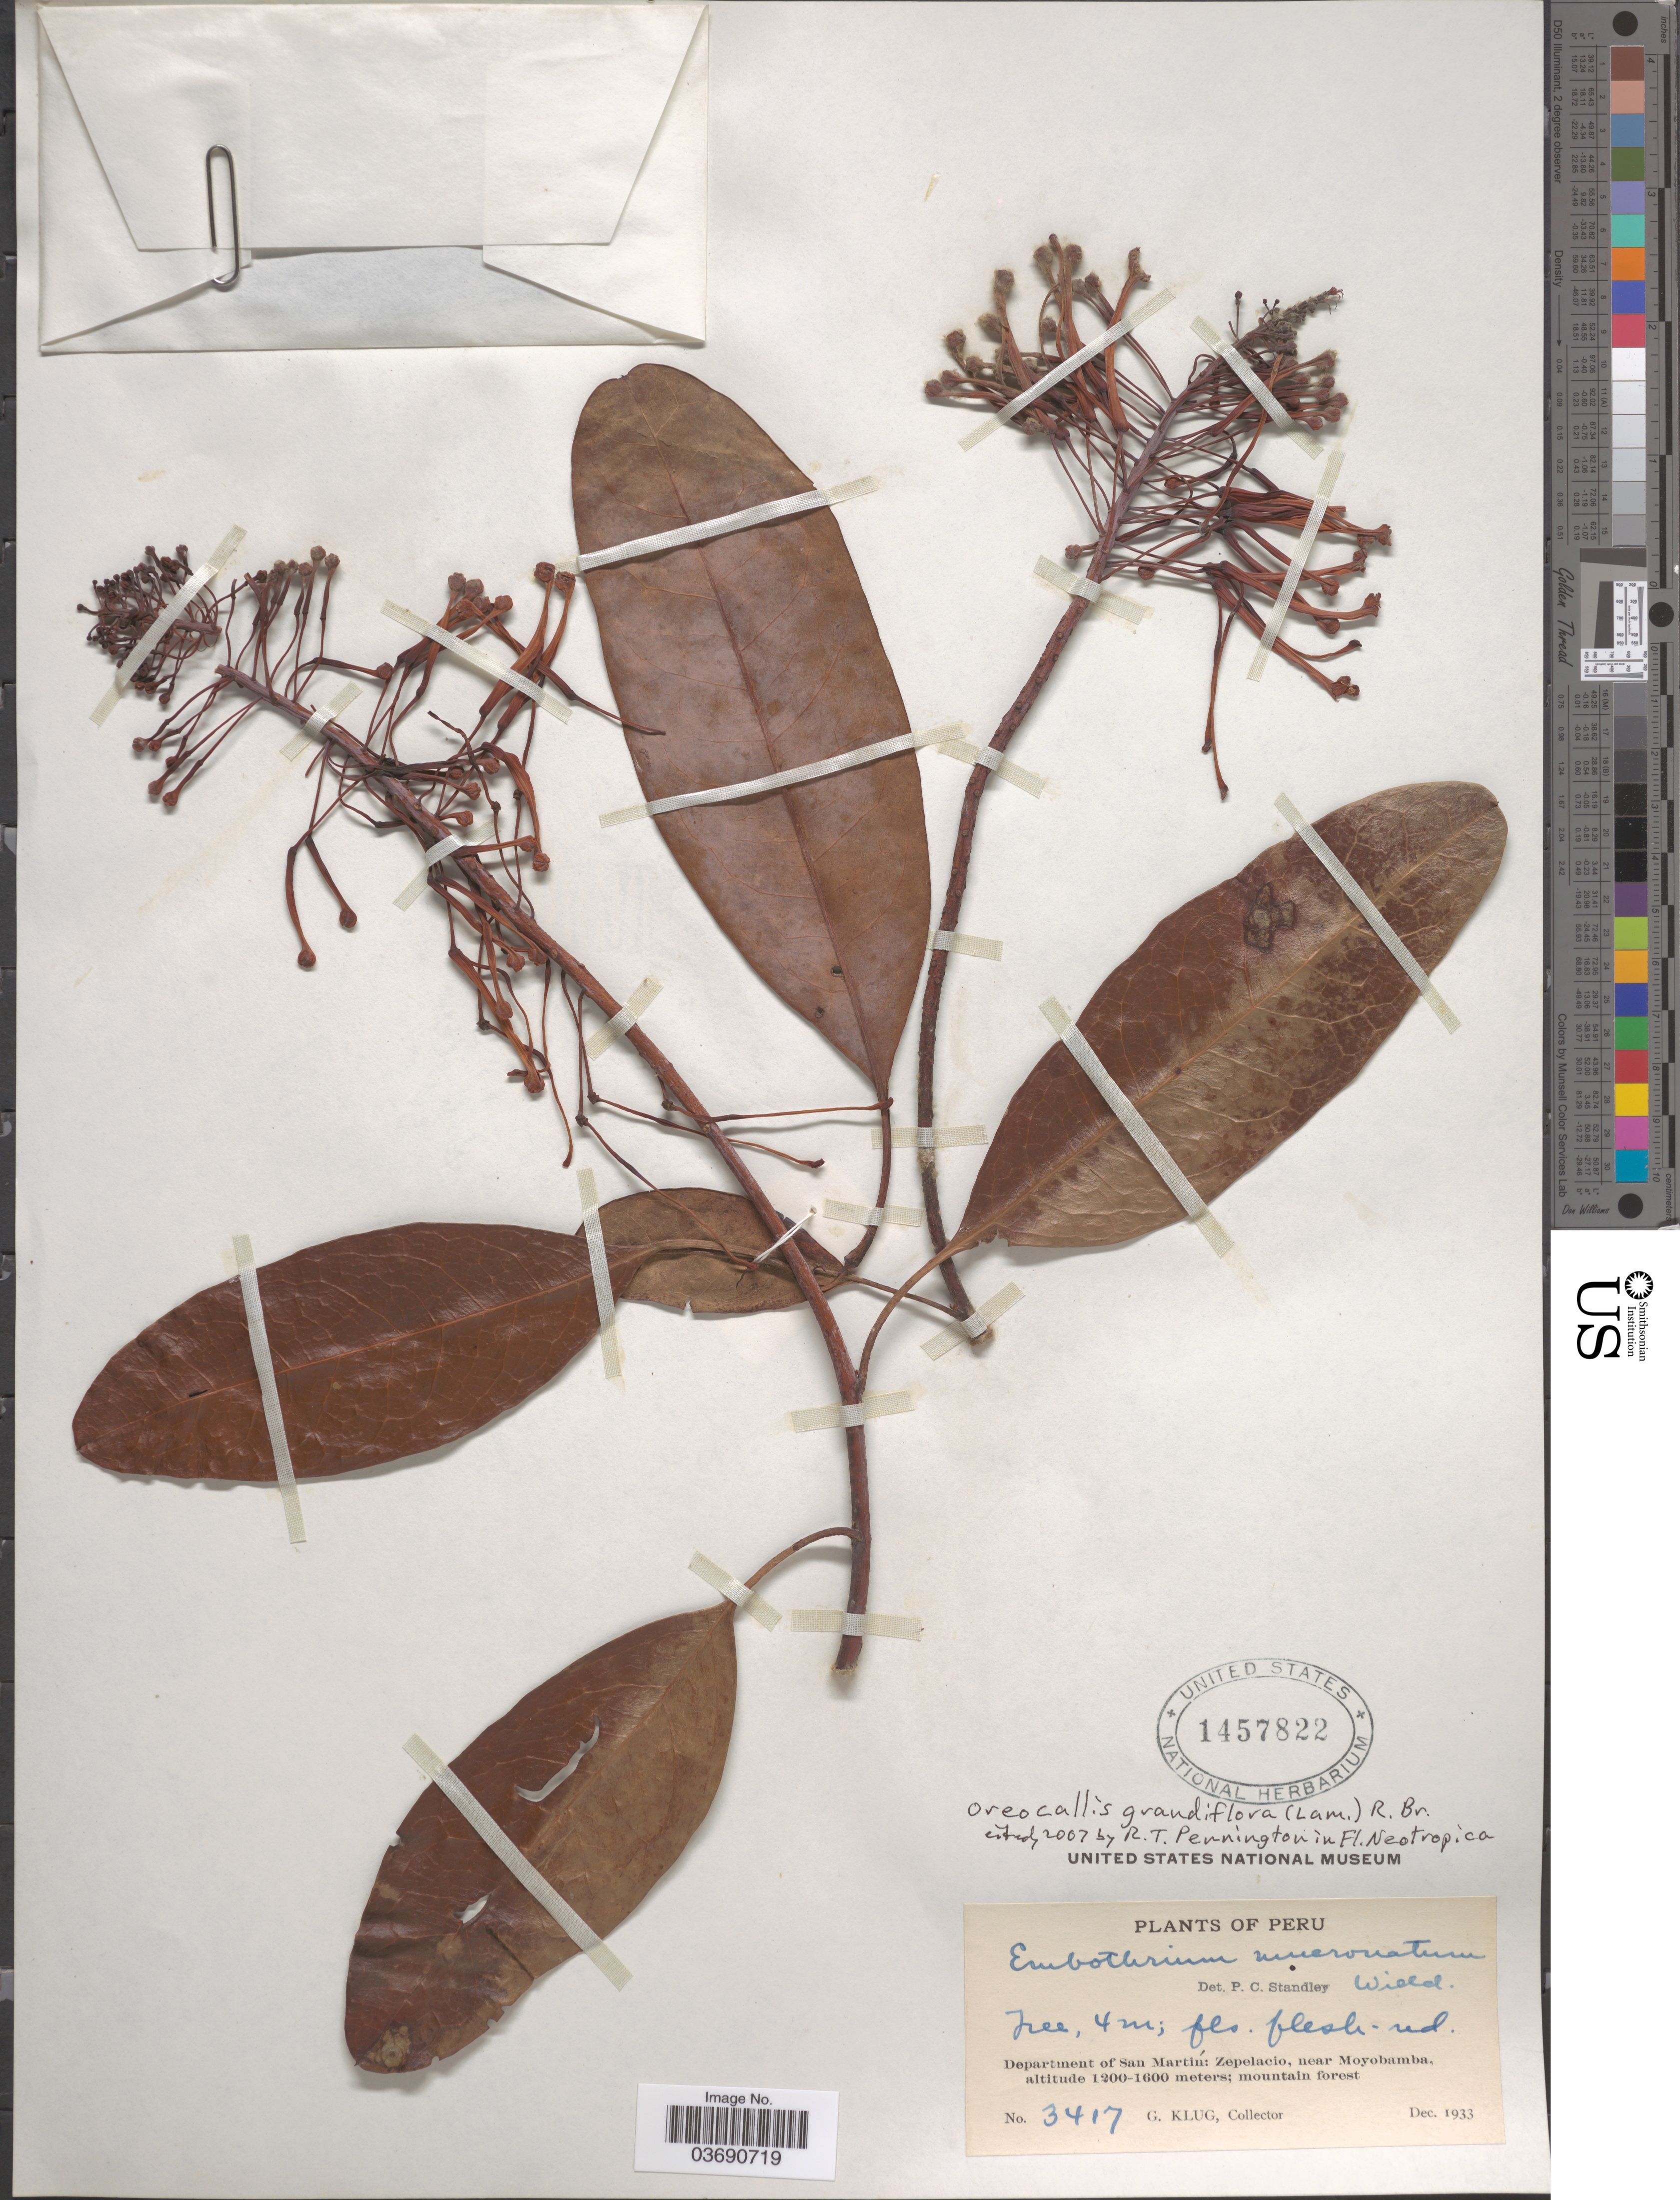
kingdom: Plantae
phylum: Tracheophyta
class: Magnoliopsida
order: Proteales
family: Proteaceae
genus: Oreocallis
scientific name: Oreocallis grandiflora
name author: (Lam.) R. Br.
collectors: G. Klug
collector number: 3417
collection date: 1933-12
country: Peru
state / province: San Martín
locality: Department of San Martín: Zepelacio, near Moyobamba.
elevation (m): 1200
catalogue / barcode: US 1457822